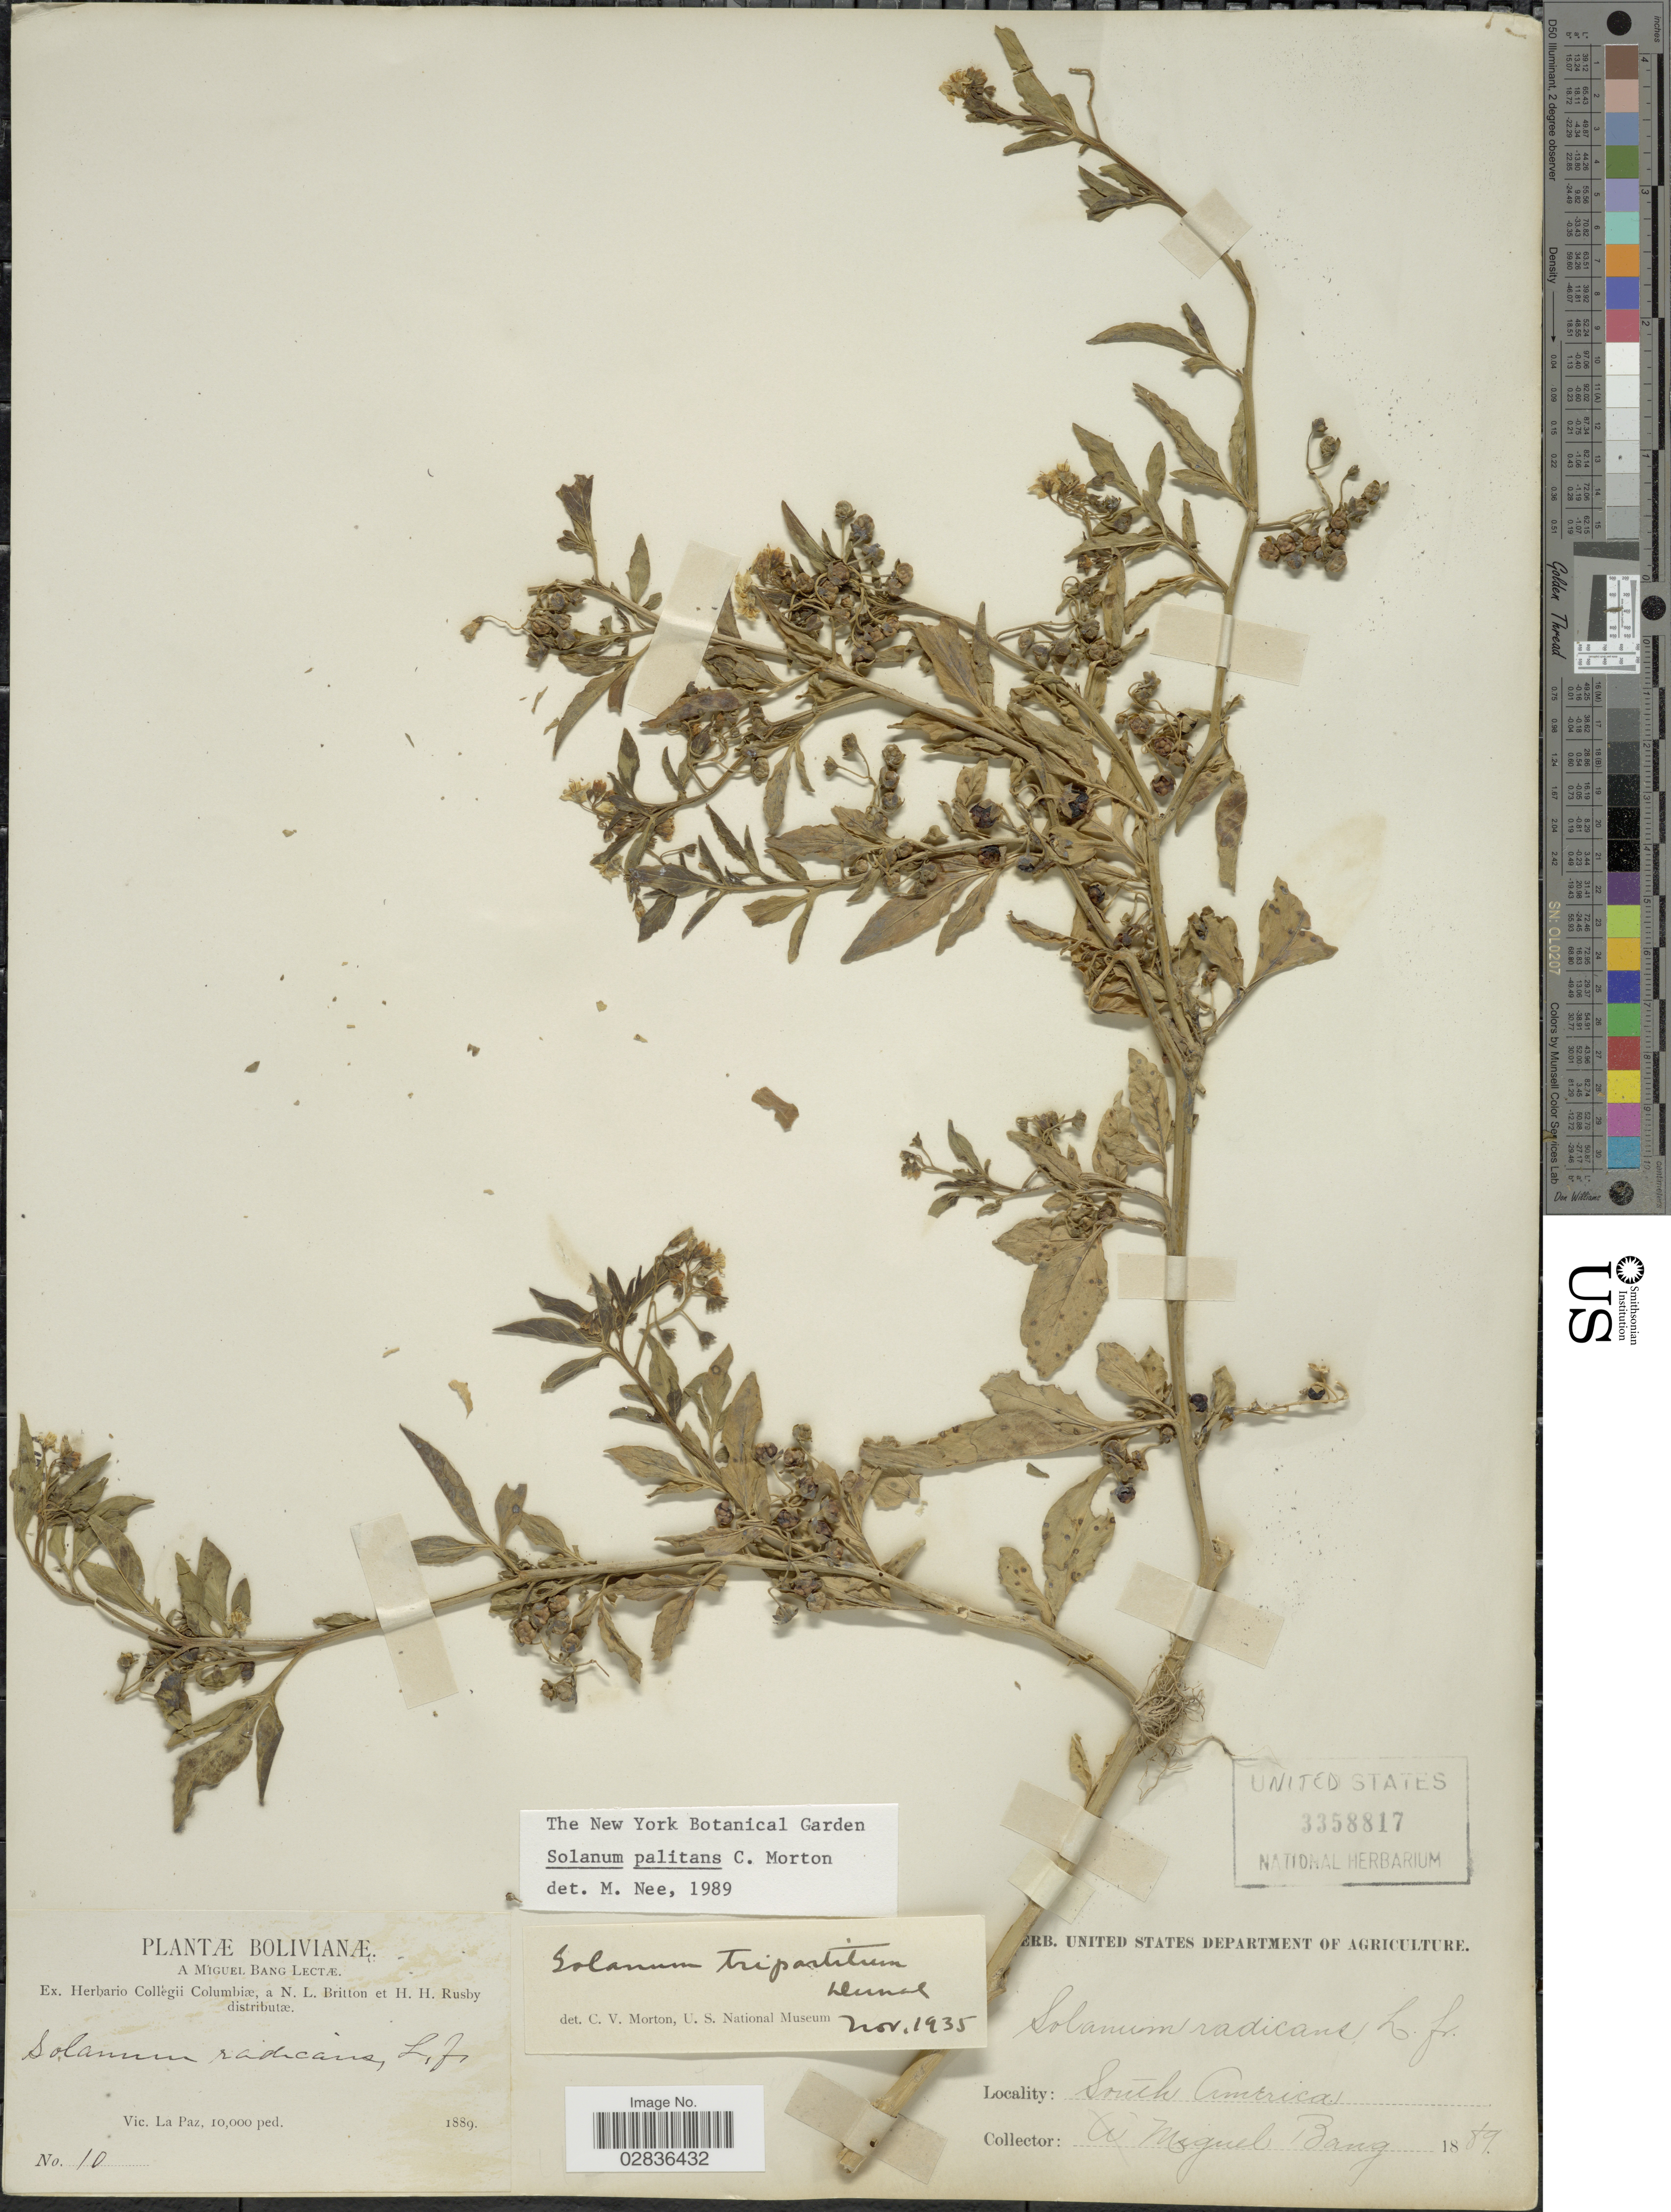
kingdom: Plantae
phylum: Tracheophyta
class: Magnoliopsida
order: Solanales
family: Solanaceae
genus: Solanum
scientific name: Solanum palitans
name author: C.V. Morton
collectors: M. Bang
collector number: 10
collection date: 1889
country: Bolivia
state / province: La Paz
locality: Vic. La Paz.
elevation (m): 3048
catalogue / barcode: US 3358817